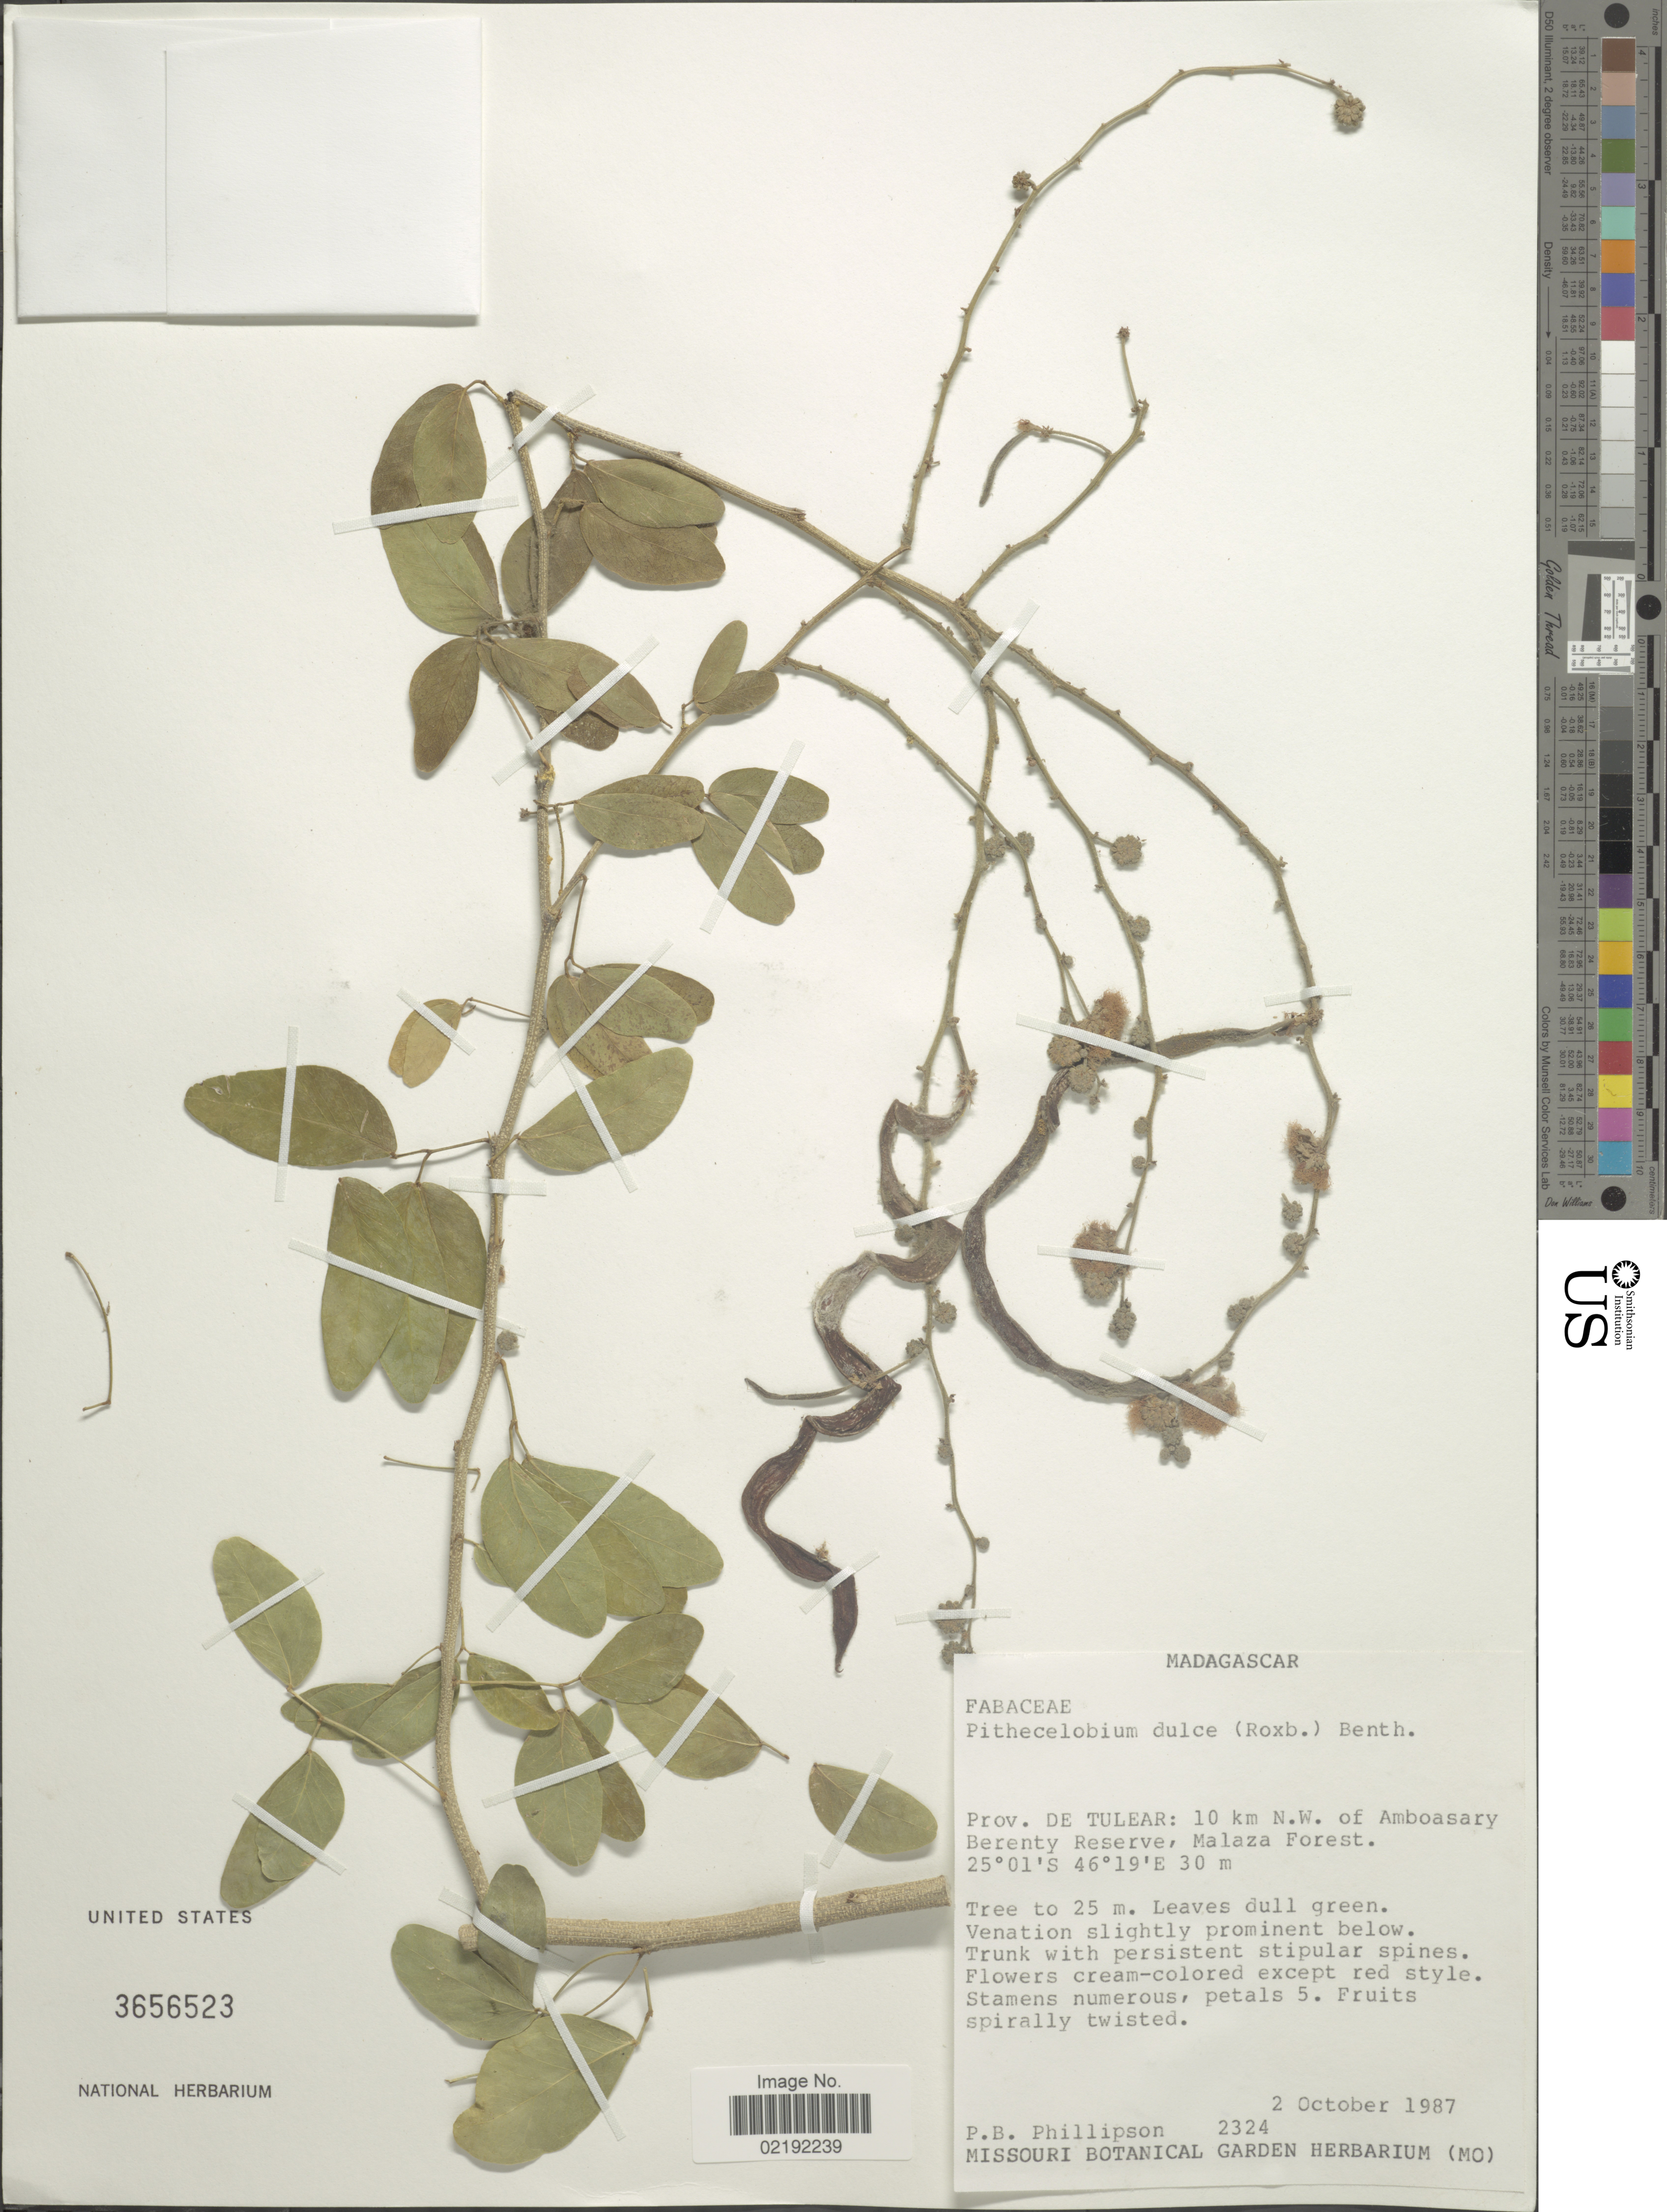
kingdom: Plantae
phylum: Tracheophyta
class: Magnoliopsida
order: Fabales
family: Fabaceae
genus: Pithecellobium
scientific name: Pithecellobium dulce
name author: (Roxb.) Benth.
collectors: P. B. Phillipson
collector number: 2324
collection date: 1987-10-02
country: Madagascar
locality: Prov. de Tulear, 10 km N.W. of Amboasary Berenty Reserve, Malaza Forest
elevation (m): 30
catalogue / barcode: US 3656523